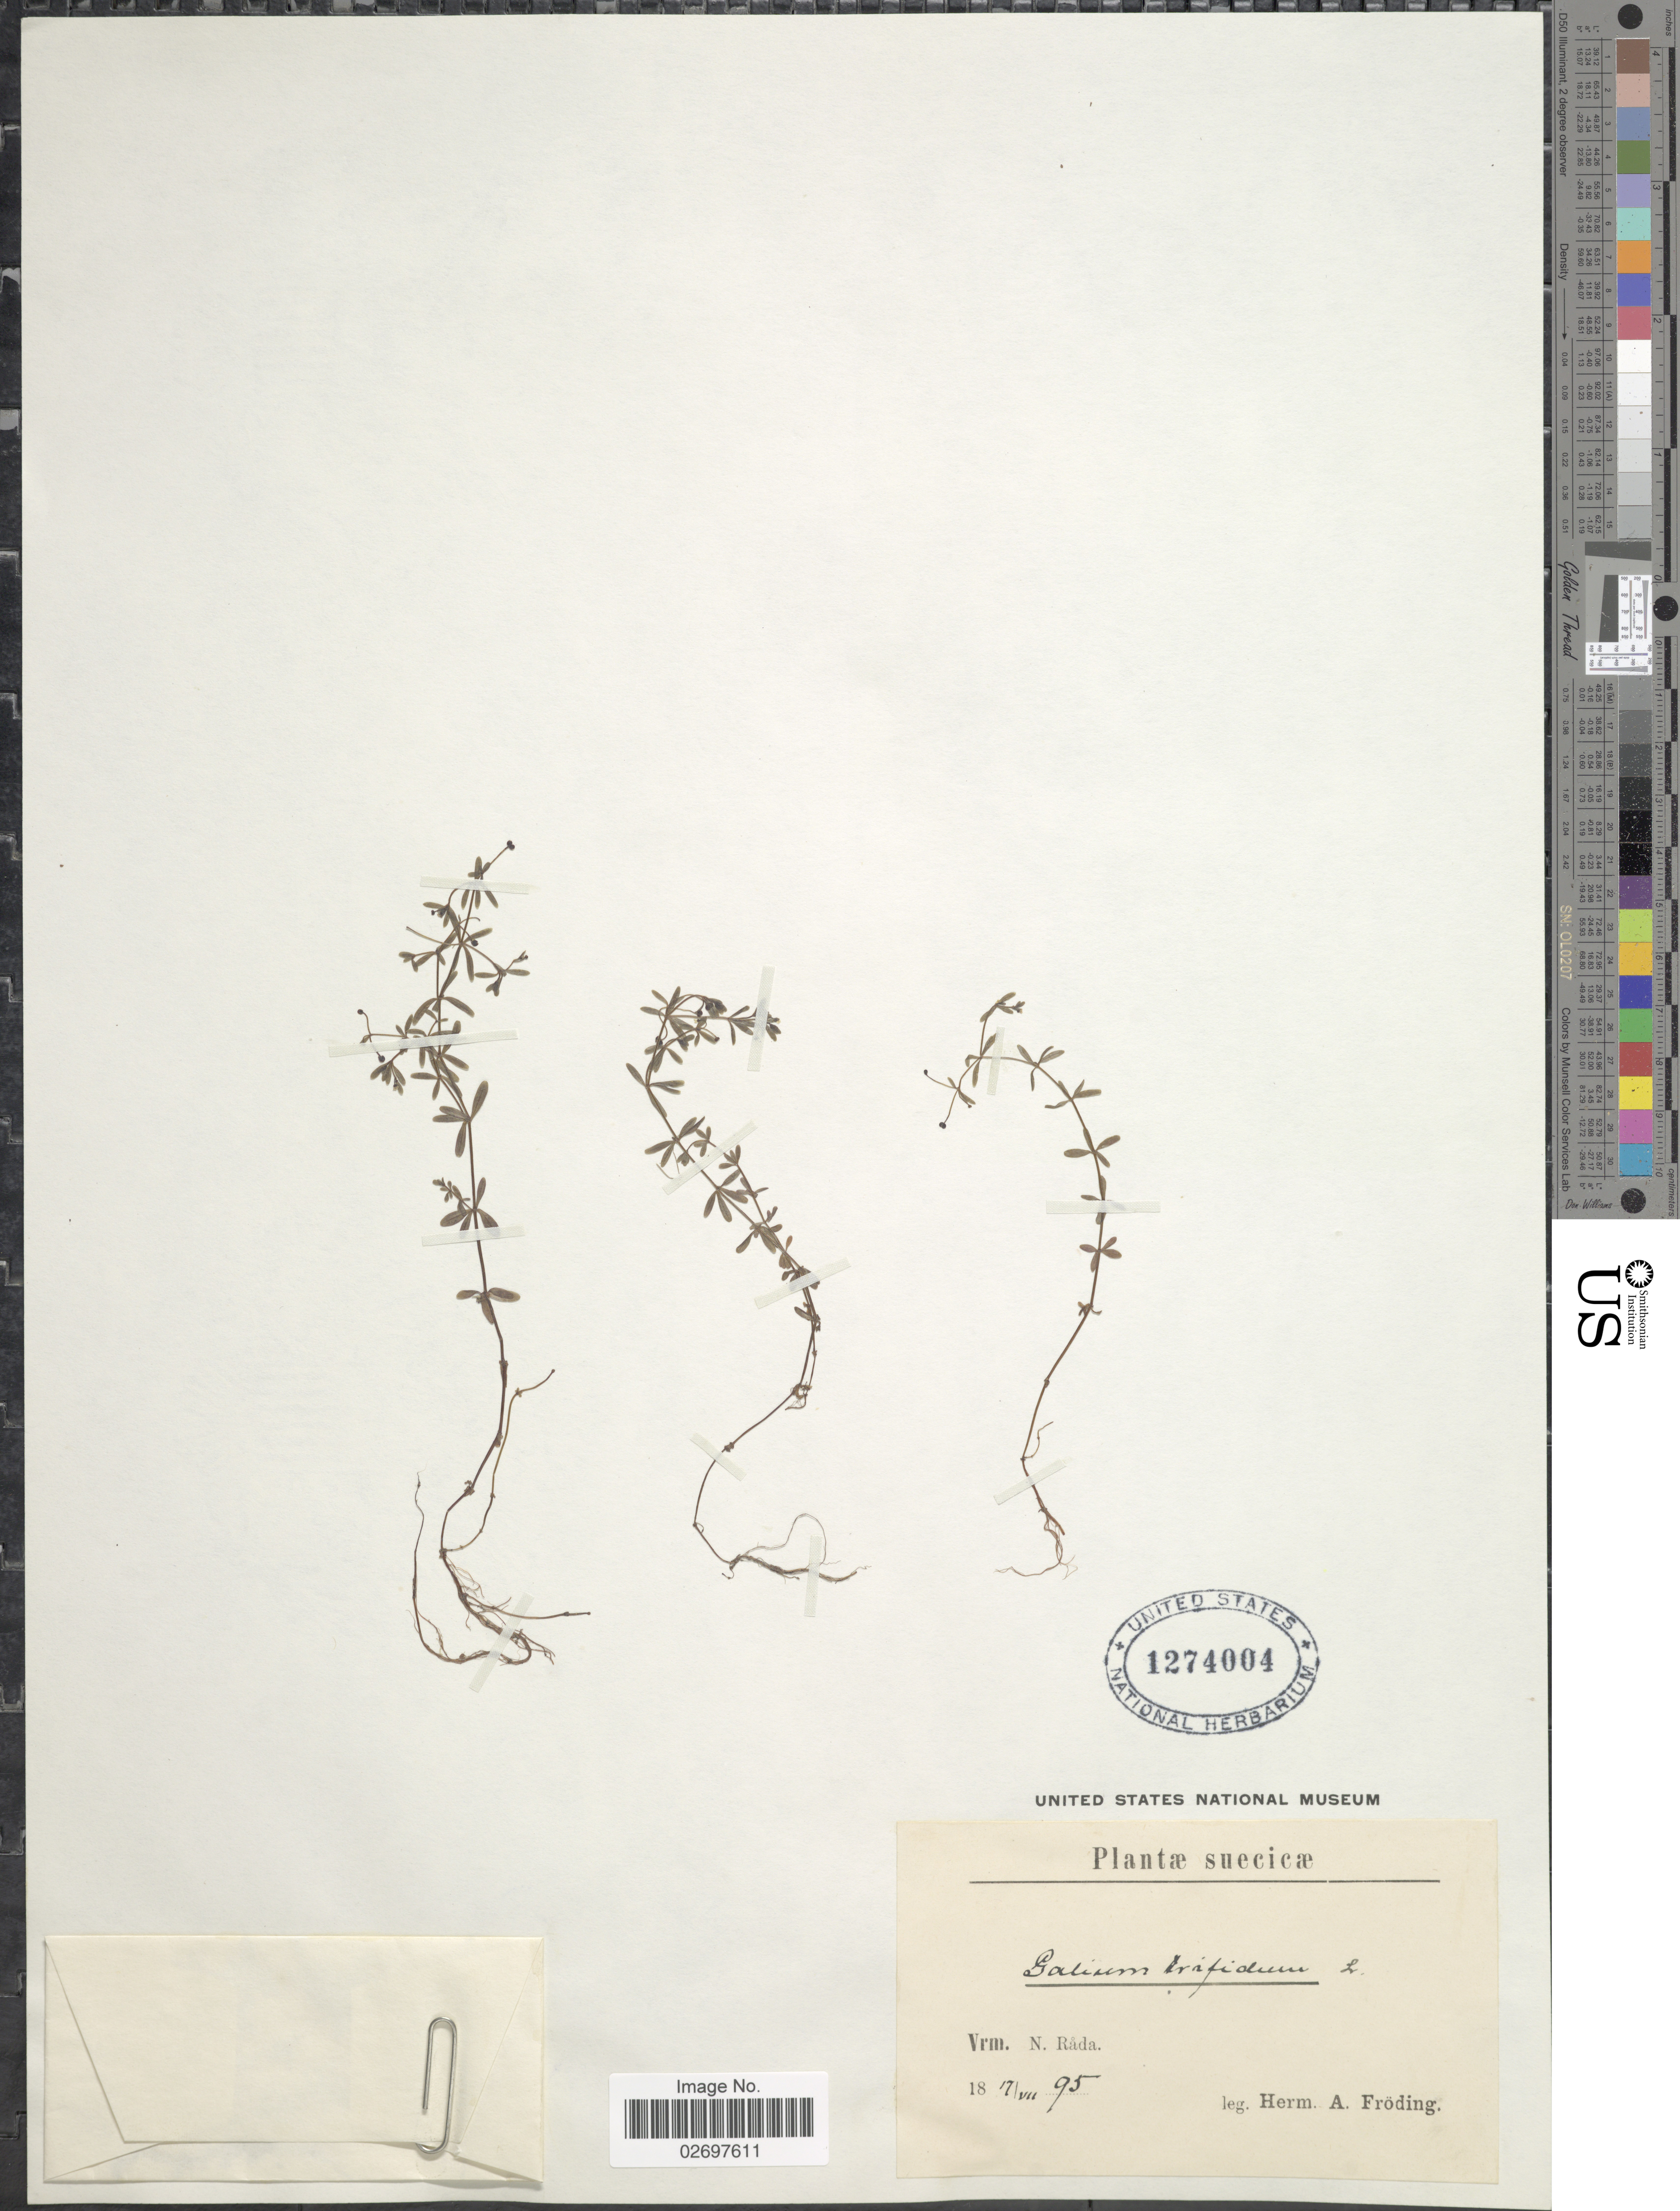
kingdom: Plantae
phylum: Tracheophyta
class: Magnoliopsida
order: Gentianales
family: Rubiaceae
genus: Galium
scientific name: Galium trifidum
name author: L.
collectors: H. Froding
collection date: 1895-07-17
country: Sweden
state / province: Varmland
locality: Suecicae. Vrm. N. Rada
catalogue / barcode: US 1274004